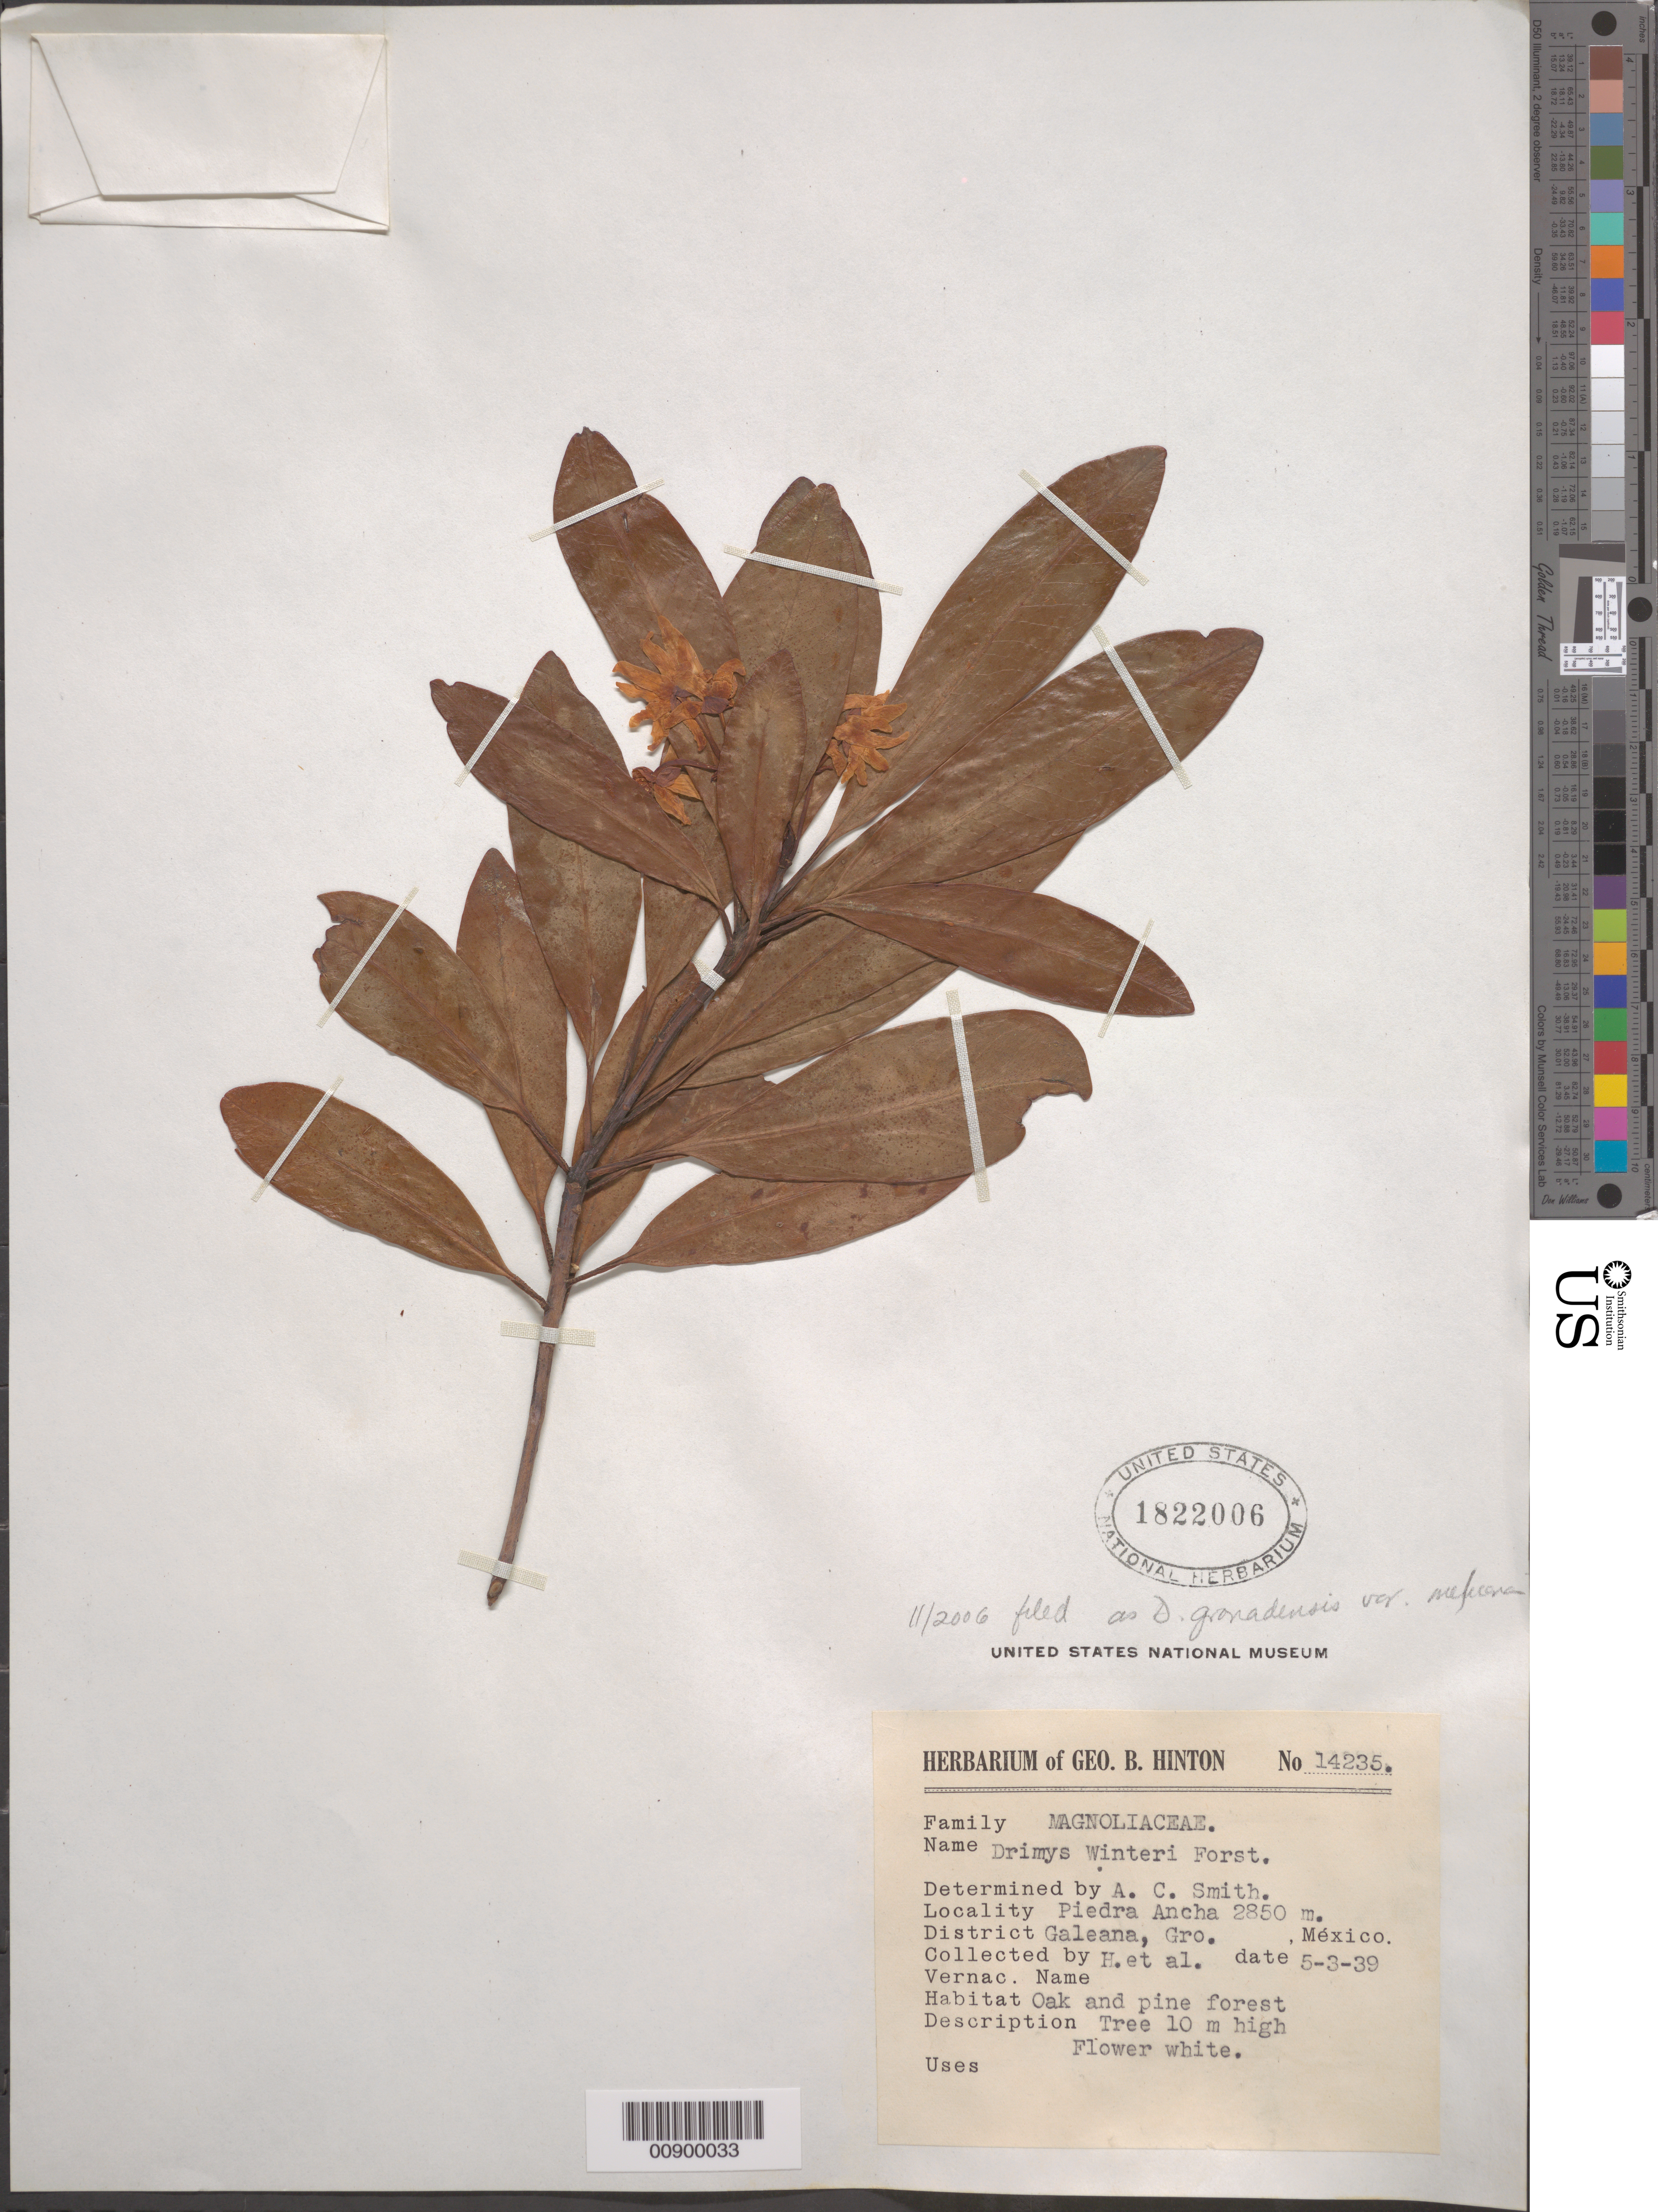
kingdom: Plantae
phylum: Tracheophyta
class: Magnoliopsida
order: Canellales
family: Winteraceae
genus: Drimys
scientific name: Drimys granadensis var. mexicana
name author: L. f.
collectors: G. B. Hinton & et al.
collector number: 14235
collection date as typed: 03 May 1939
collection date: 1939-05-03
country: Mexico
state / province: Guerrero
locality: Piedra Ancha, District Galeana, Guerrero.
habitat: Oak and pine forest.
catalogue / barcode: US 1822006